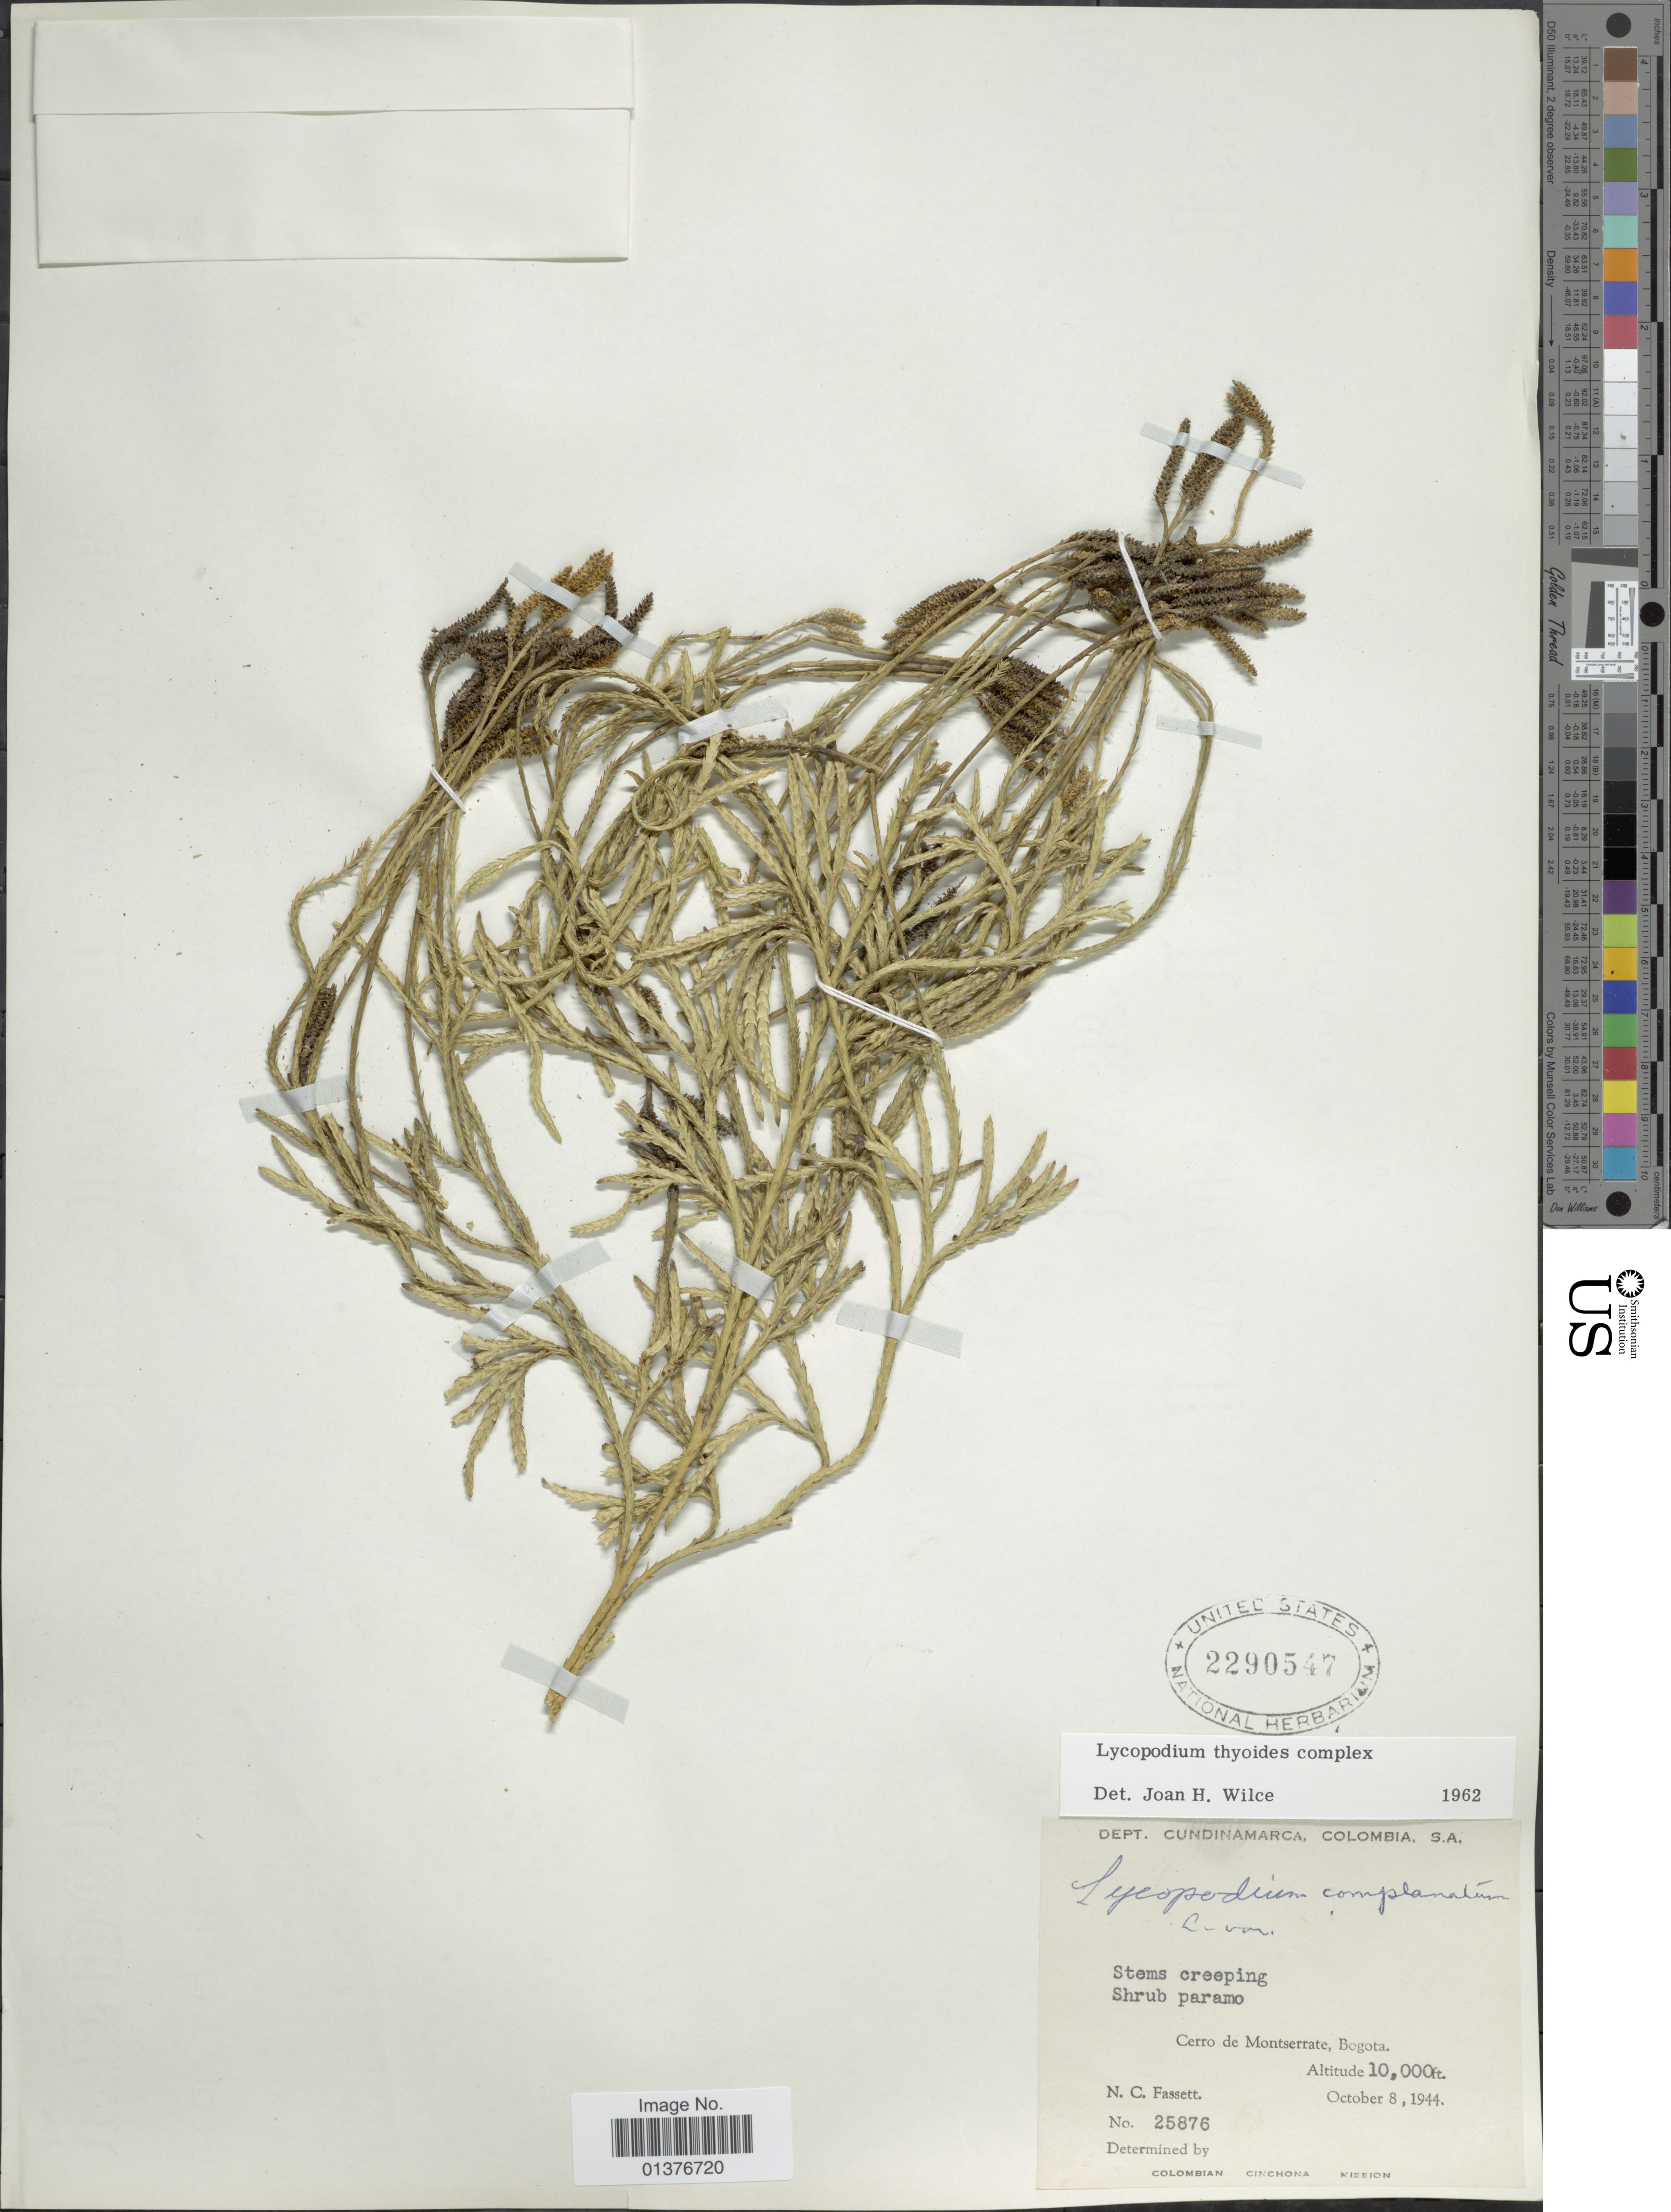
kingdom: Plantae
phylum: Tracheophyta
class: Lycopodiopsida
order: Lycopodiales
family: Lycopodiaceae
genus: Diphasiastrum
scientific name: Diphasiastrum thyoides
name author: (Humb. & Bonpl. ex Willd.) Holub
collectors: N. C. Fassett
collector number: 25876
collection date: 1944-10-08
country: Colombia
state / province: Cundinamarca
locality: Cerro de Montserrate, Bogota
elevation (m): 3048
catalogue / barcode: US 2290547